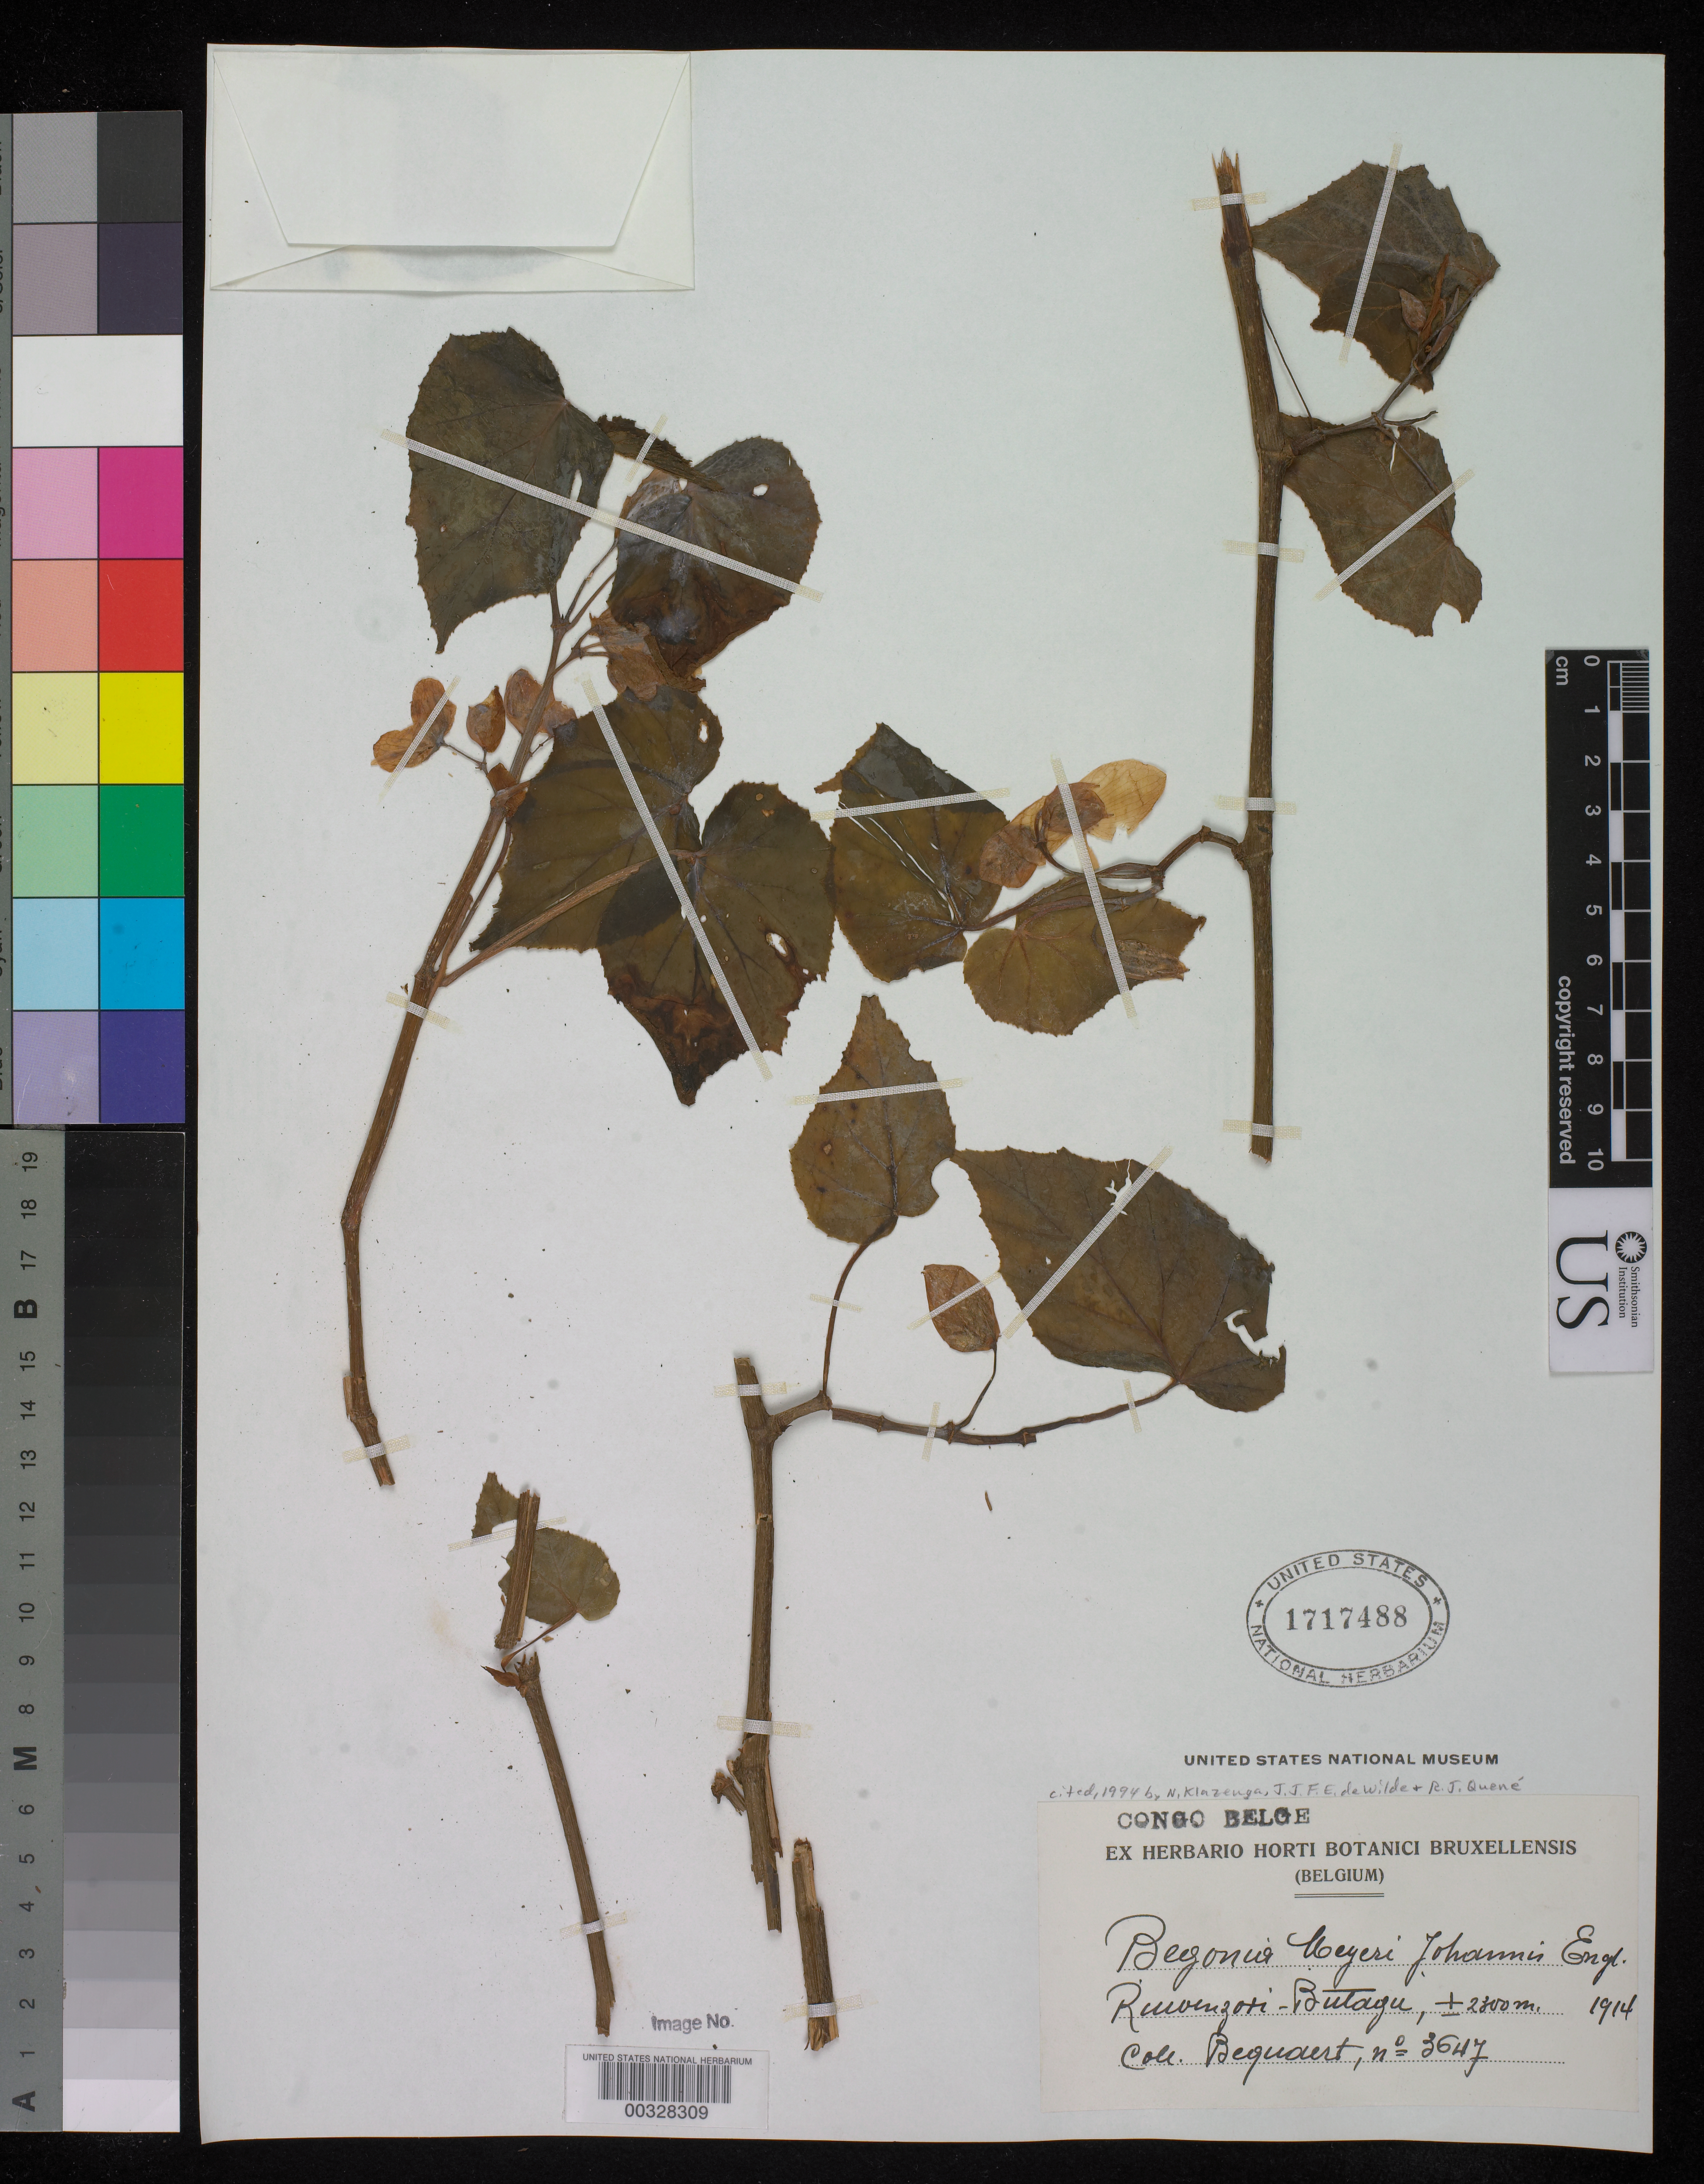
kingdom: Plantae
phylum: Tracheophyta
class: Magnoliopsida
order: Cucurbitales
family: Begoniaceae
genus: Begonia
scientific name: Begonia meyeri-johannis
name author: Engl.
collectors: J. Bequaert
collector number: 3647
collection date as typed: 1914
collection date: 1914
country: Congo, Democratic Republic of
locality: Riwenzori - butayu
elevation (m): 2300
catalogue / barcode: US 1717488